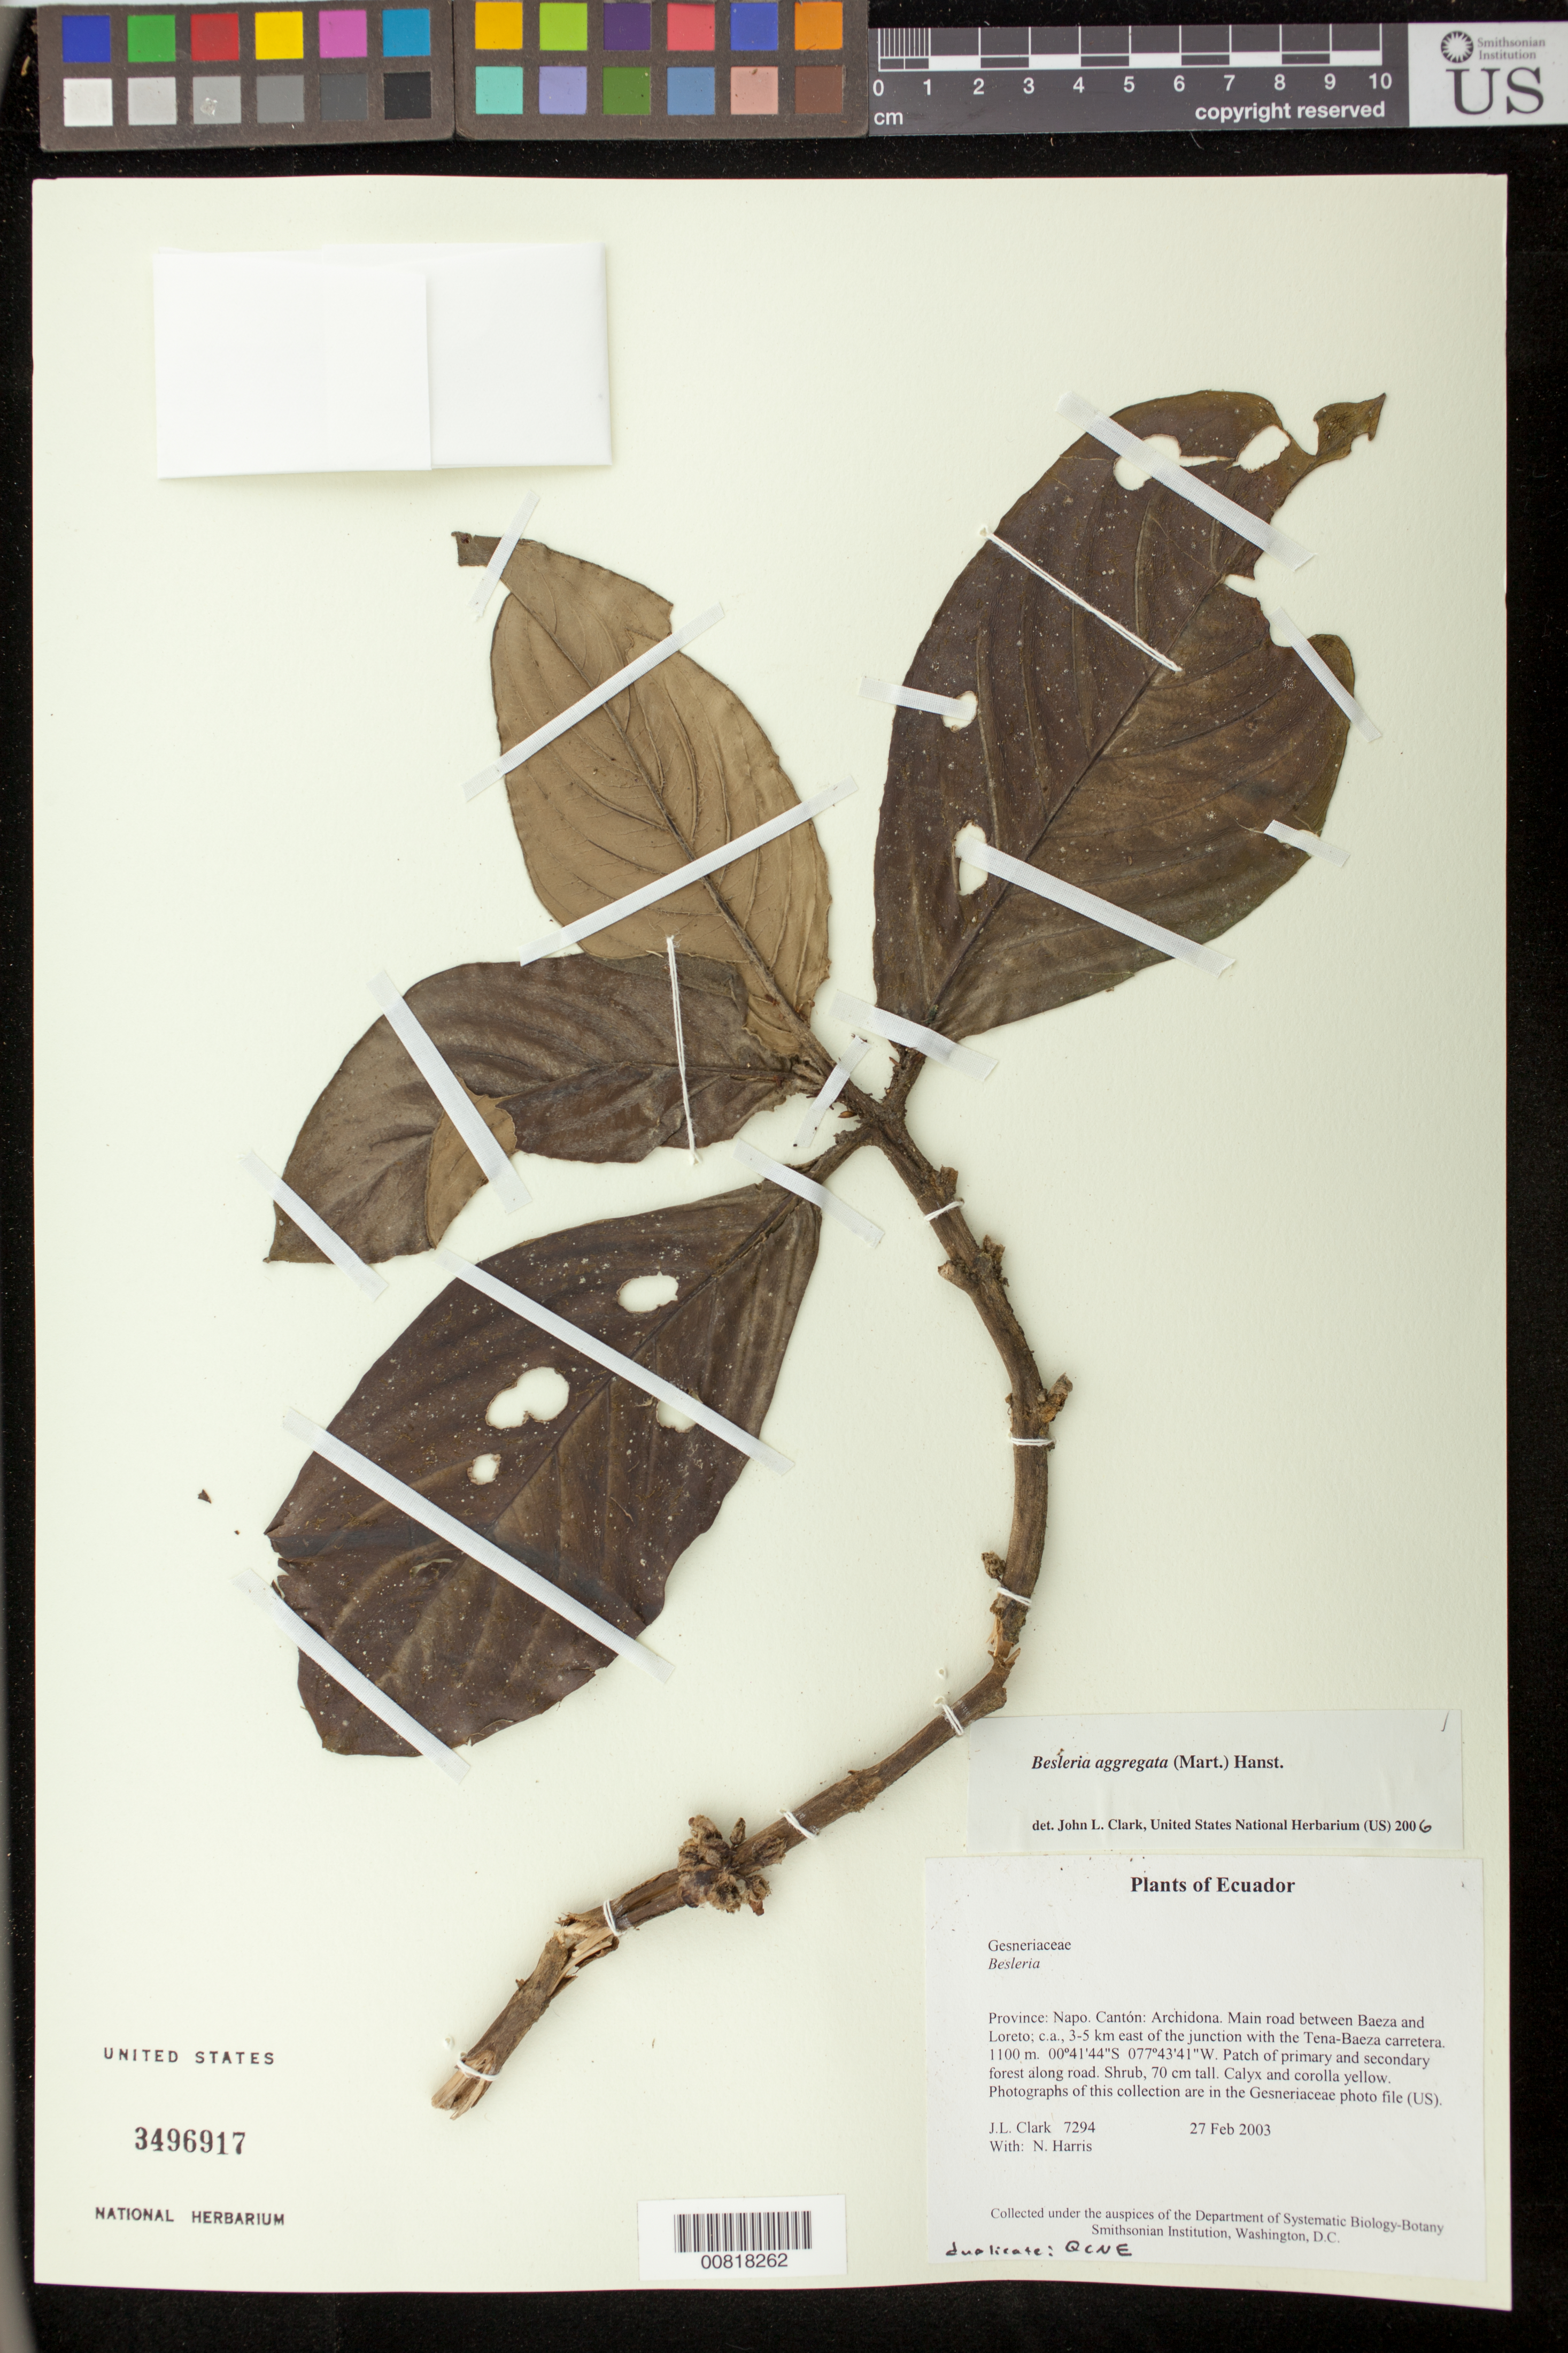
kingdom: Plantae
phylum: Tracheophyta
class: Magnoliopsida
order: Lamiales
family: Gesneriaceae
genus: Besleria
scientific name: Besleria aggregata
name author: (Mart.) Hanst.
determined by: Clark, J. L., (SEL), The Marie Selby Botanical Garden (UNITED STATES)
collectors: J. L. Clark & N. Harris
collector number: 7294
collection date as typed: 27 Feb 2003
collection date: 2003-02-27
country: Ecuador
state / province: Napo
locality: Archidona. Main road between Baeza and Loreto; c.a., 3-5 km east of the junction with the Tena-Baeza carretera.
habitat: Patch of primary and secondary forest along road.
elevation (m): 1100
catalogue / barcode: US 3496917